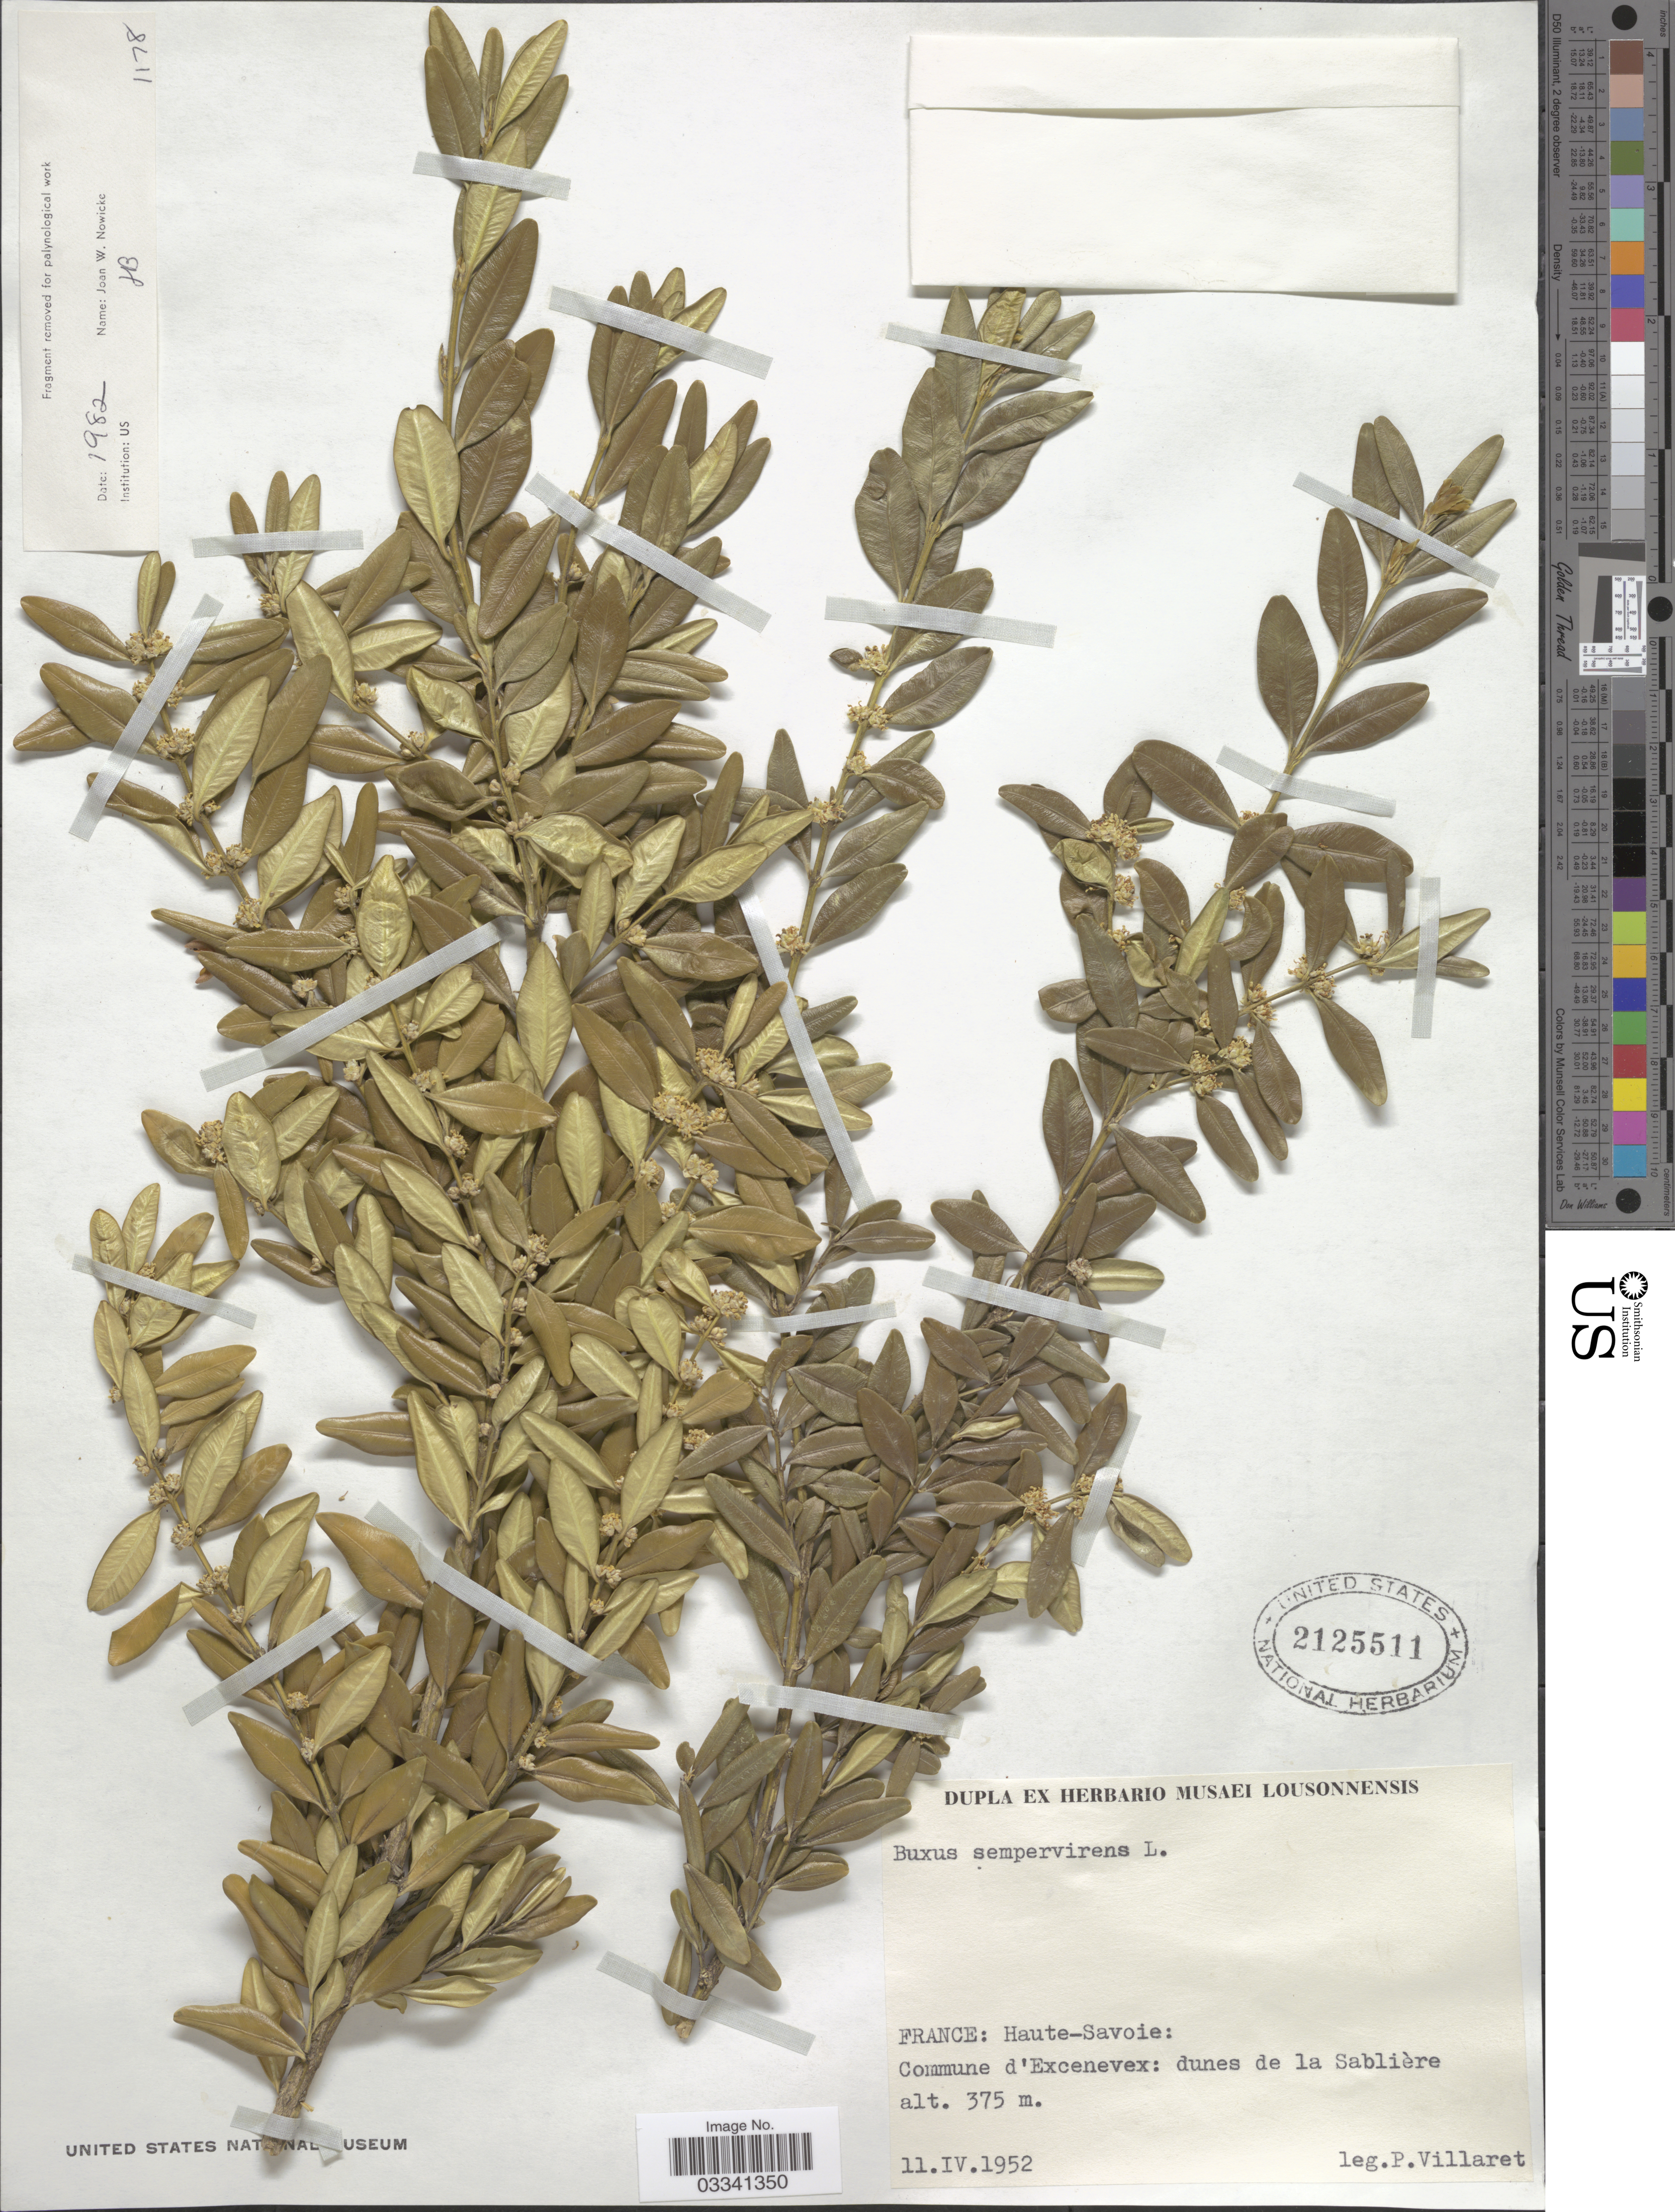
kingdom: Plantae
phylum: Tracheophyta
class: Magnoliopsida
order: Buxales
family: Buxaceae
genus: Buxus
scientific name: Buxus sempervirens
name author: L.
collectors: P. Villaret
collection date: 1952-04-11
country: France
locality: Haute-Savoie: Commune d'Excenevex: dunes de la Sablière.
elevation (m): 375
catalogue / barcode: US 2125511